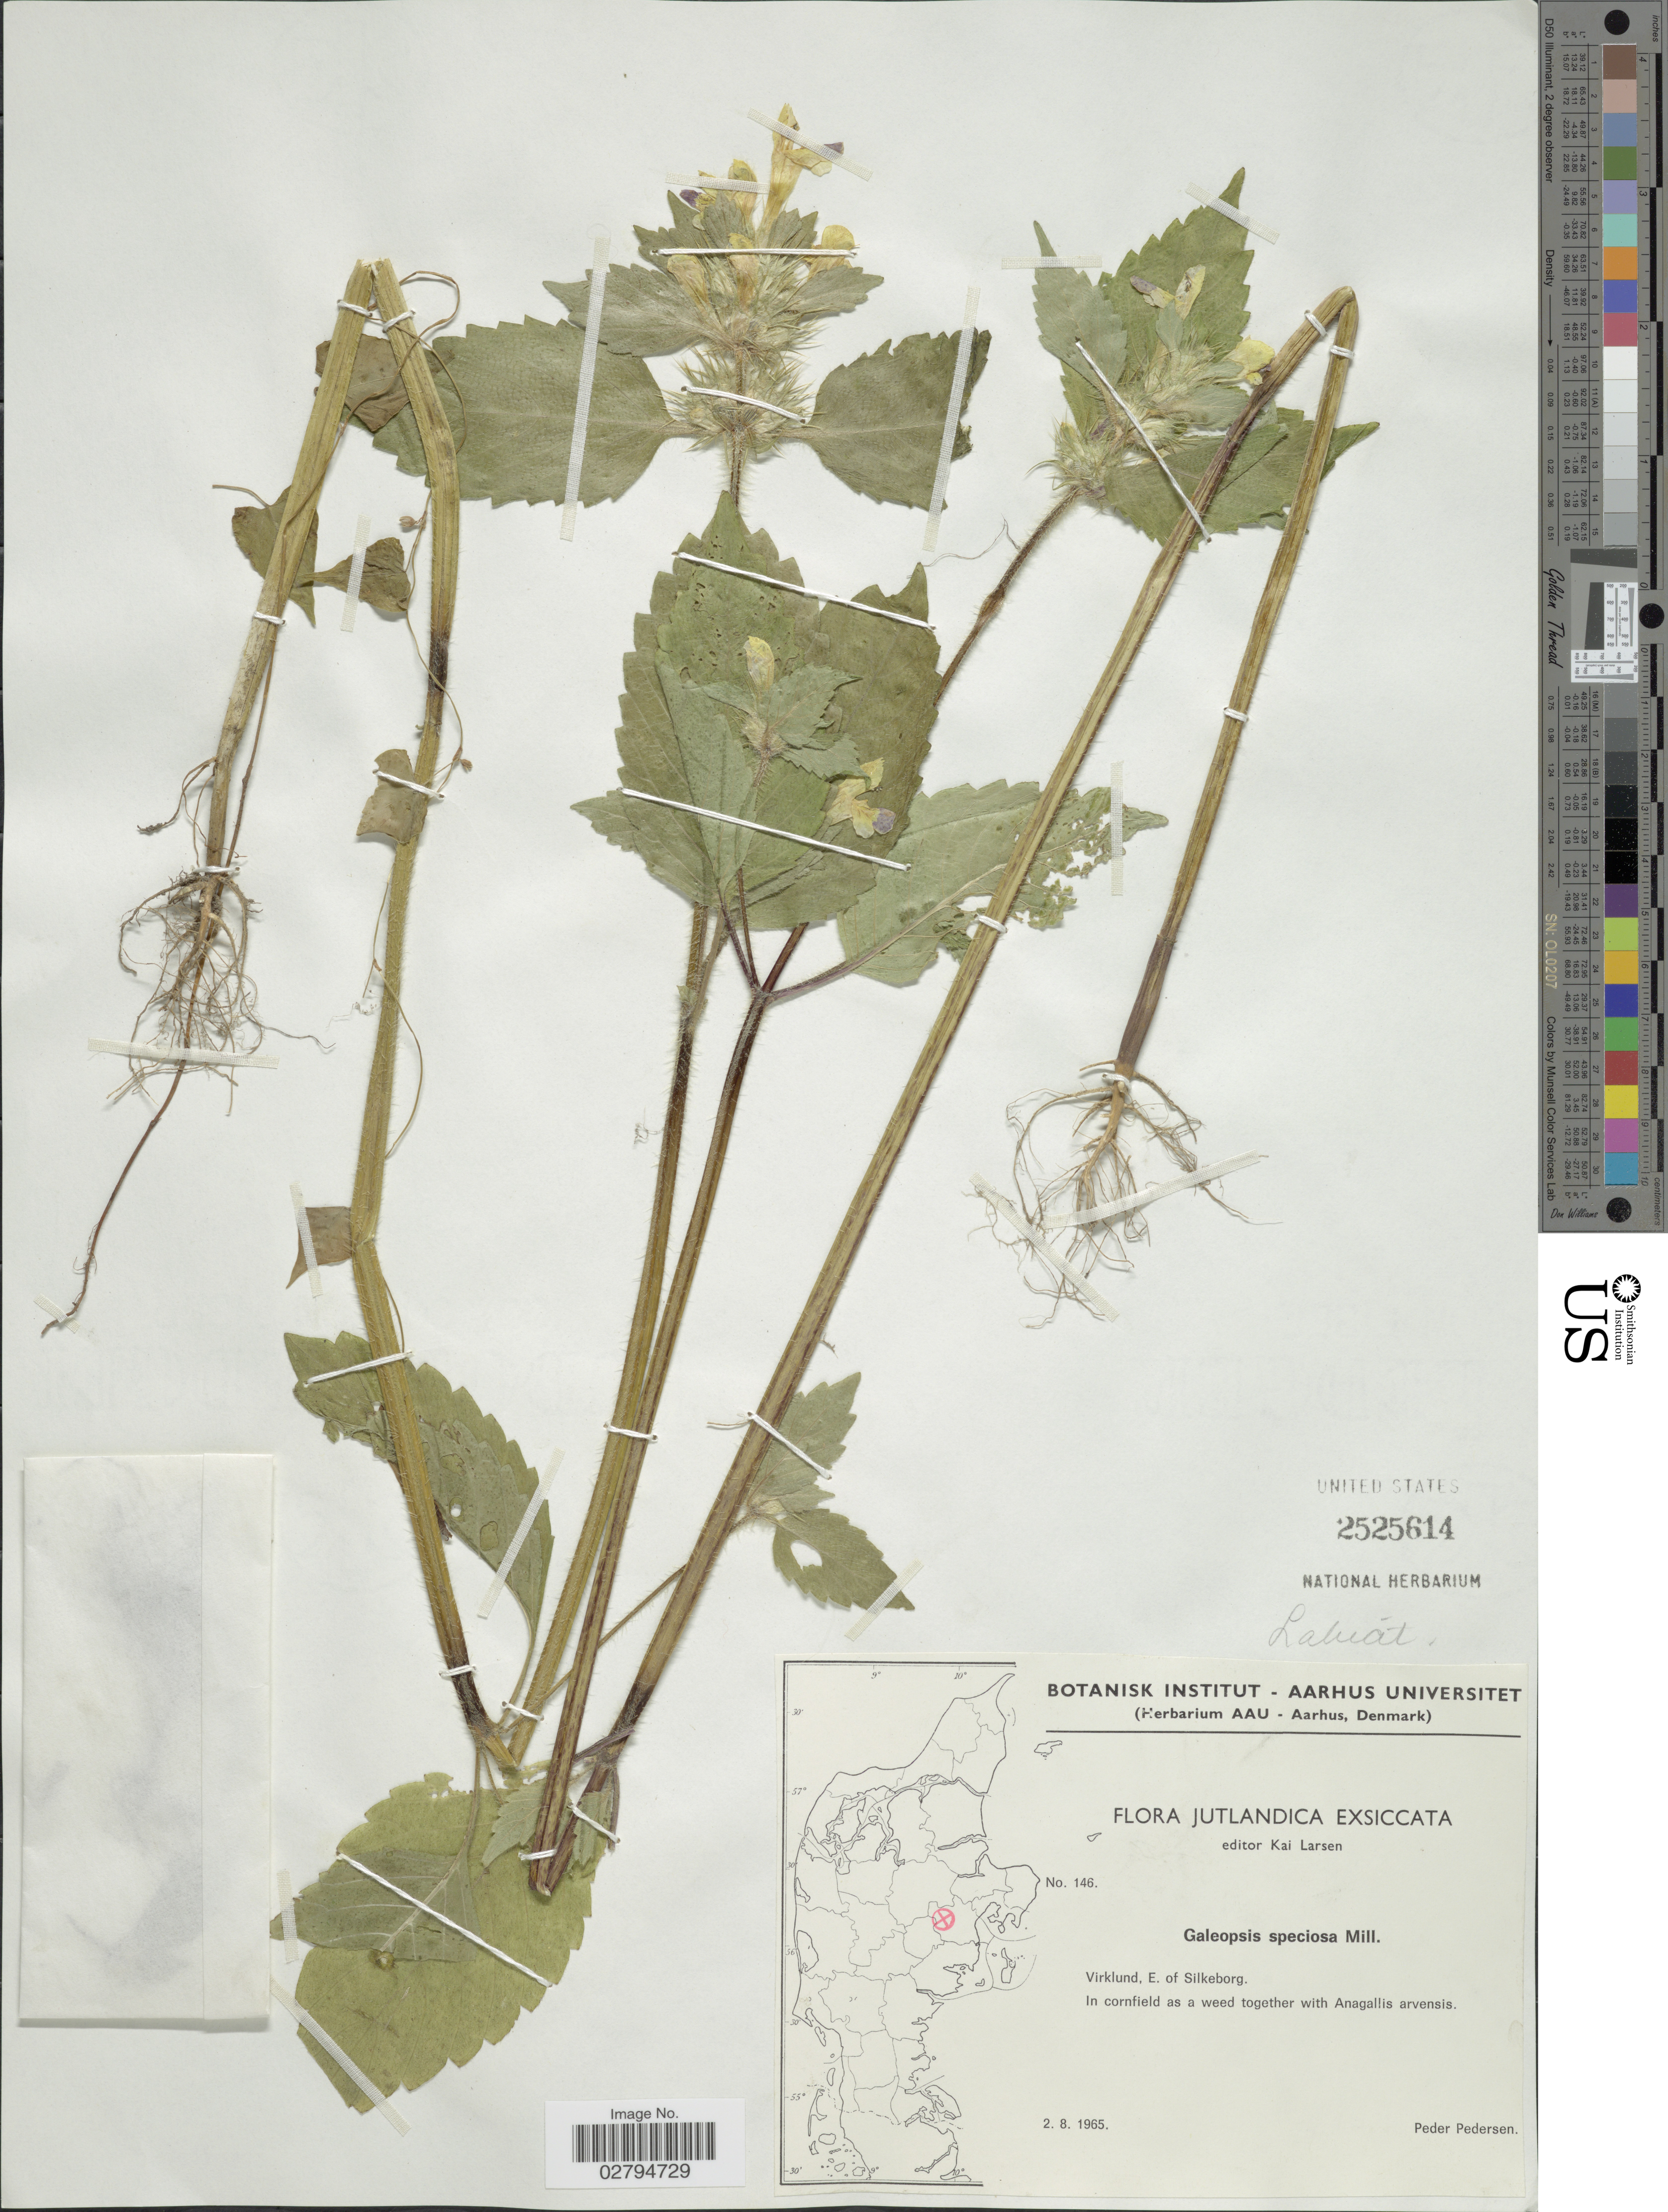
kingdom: Plantae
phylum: Tracheophyta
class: Magnoliopsida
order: Lamiales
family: Lamiaceae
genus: Galeopsis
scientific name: Galeopsis speciosa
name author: Mill.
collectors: P. Pedersen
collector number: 146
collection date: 1965-08-02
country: Denmark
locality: Jutlandica. Virklund, E. of Silkeborg.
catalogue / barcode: US 2525614